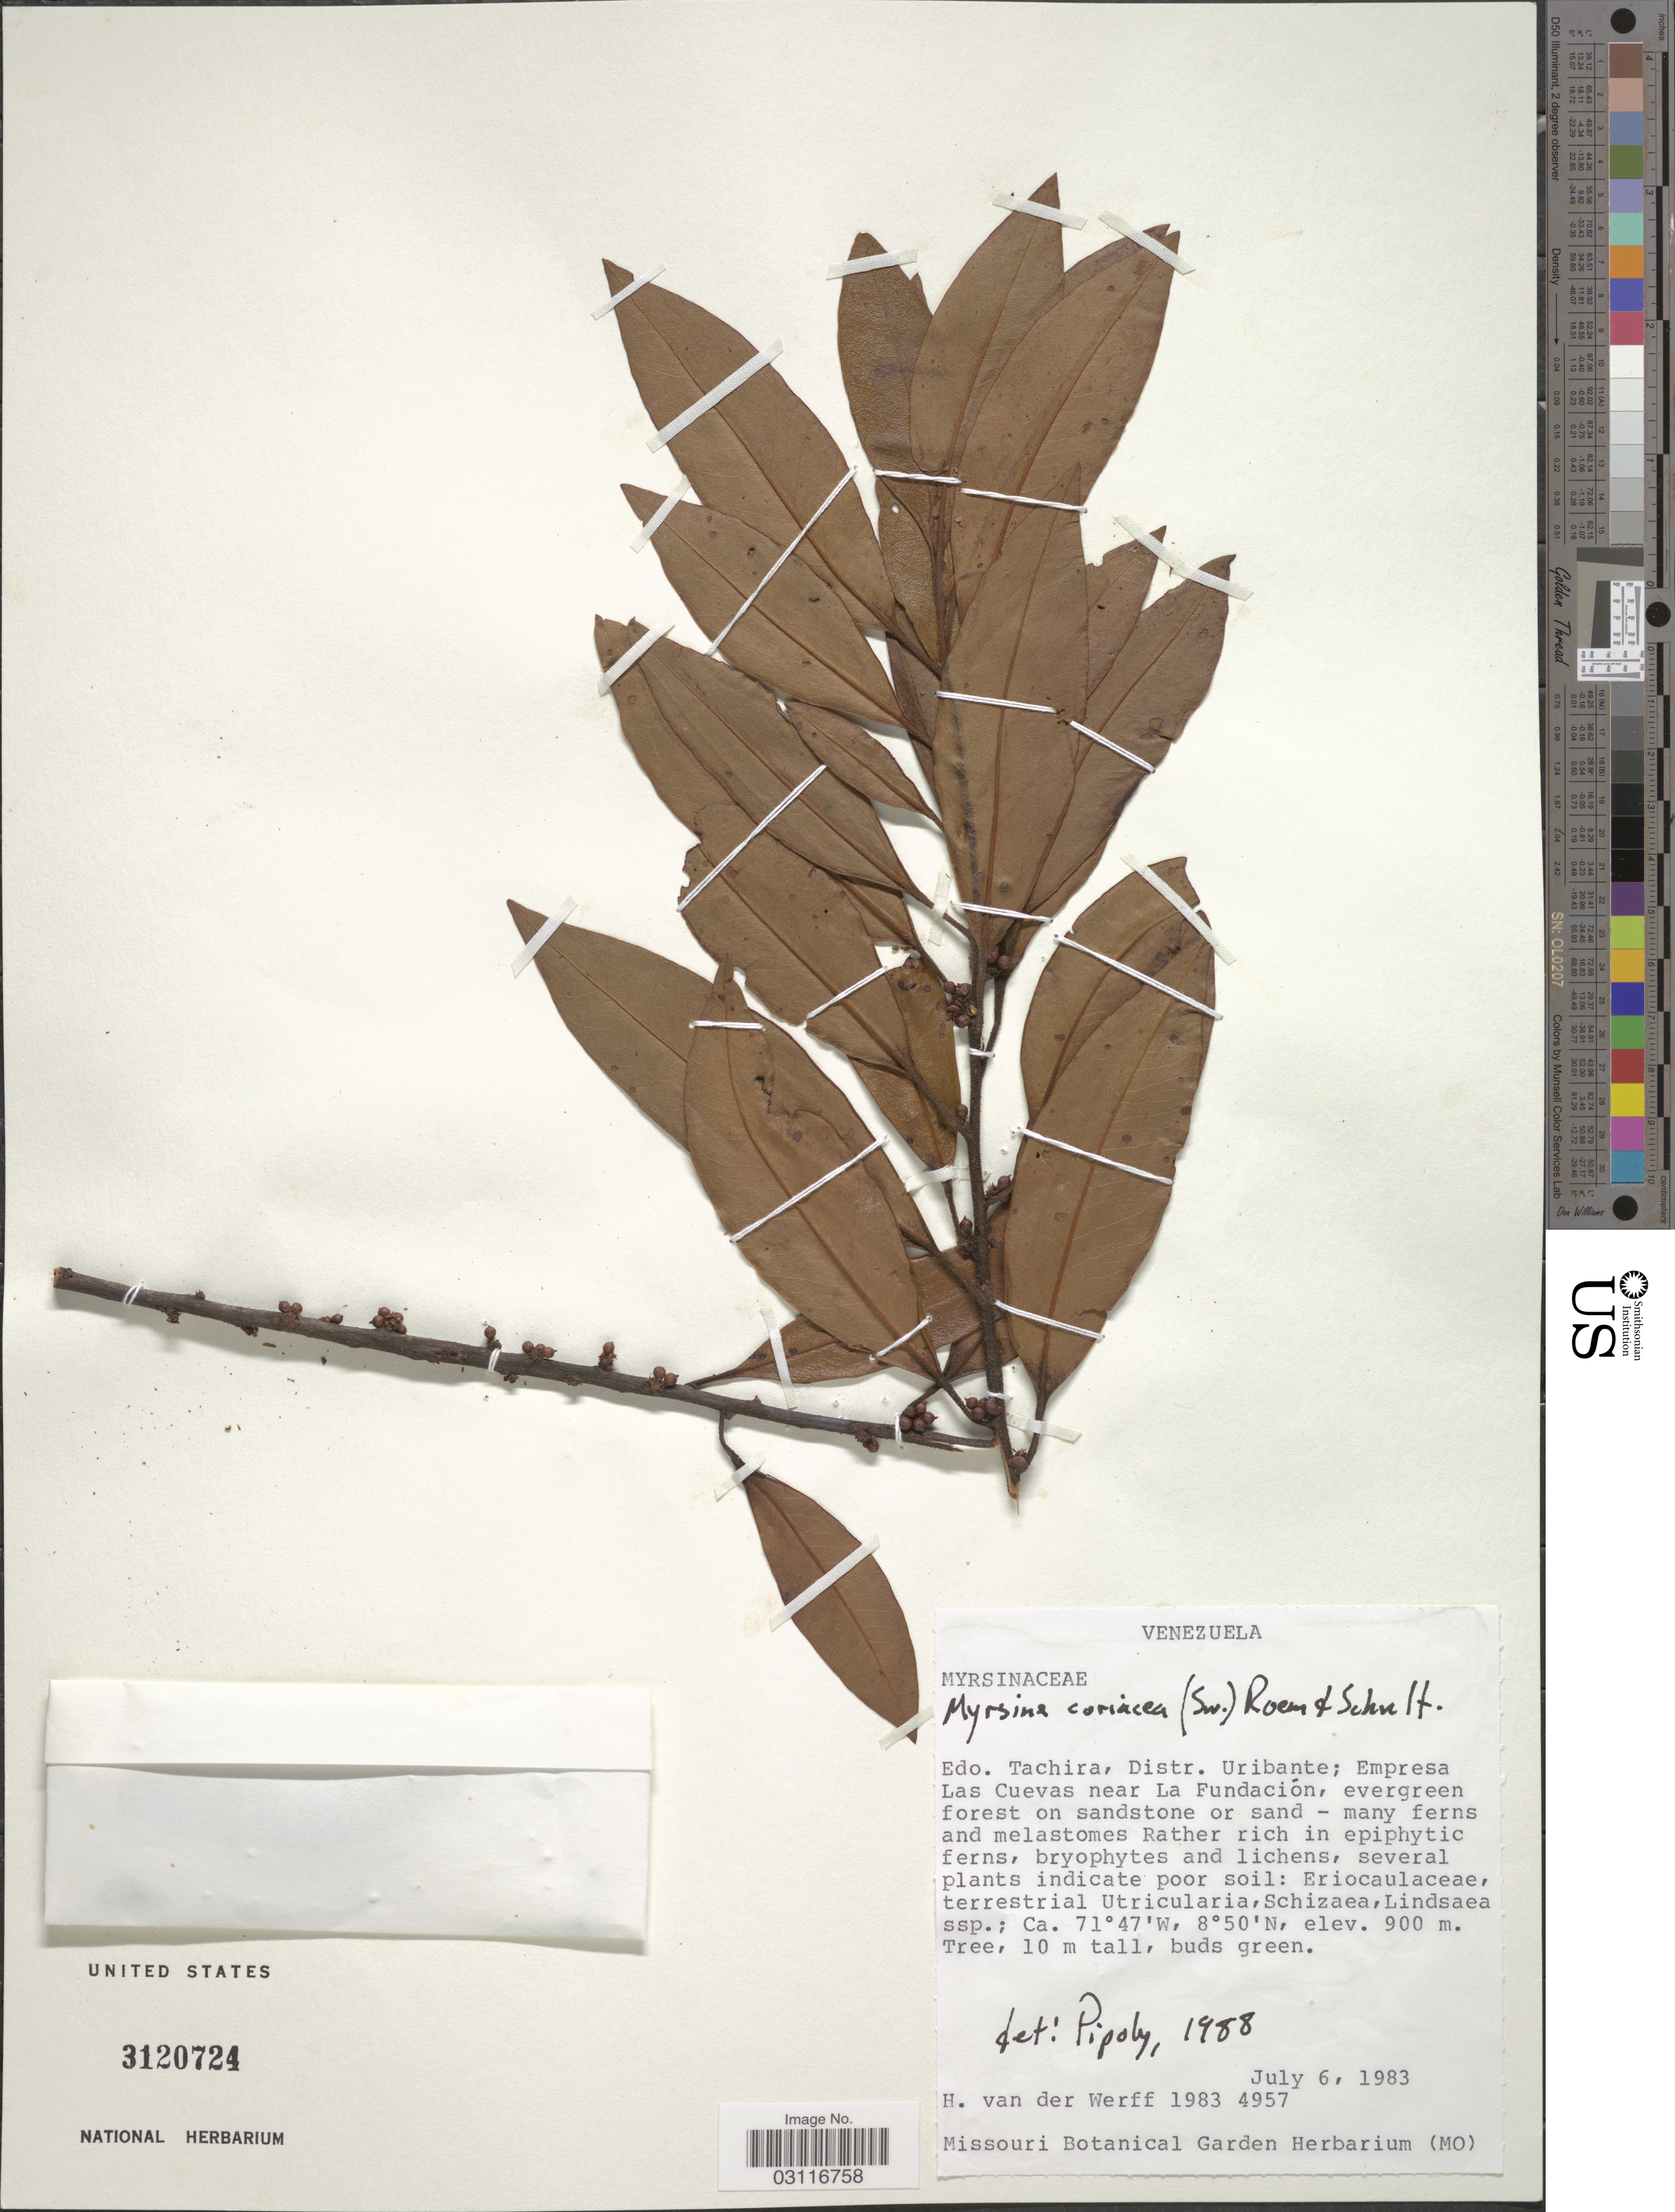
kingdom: Plantae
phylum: Tracheophyta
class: Magnoliopsida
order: Ericales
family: Primulaceae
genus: Myrsine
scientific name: Myrsine coriacea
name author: (Sw.) R. Br. ex Roem. & Schult.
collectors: H. van der Werff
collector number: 4957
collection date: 1983-07-06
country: Venezuela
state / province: Tachira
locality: Distr. Uribante; Empresa Las Cuevas near La Fundación.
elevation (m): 900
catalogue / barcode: US 3120724